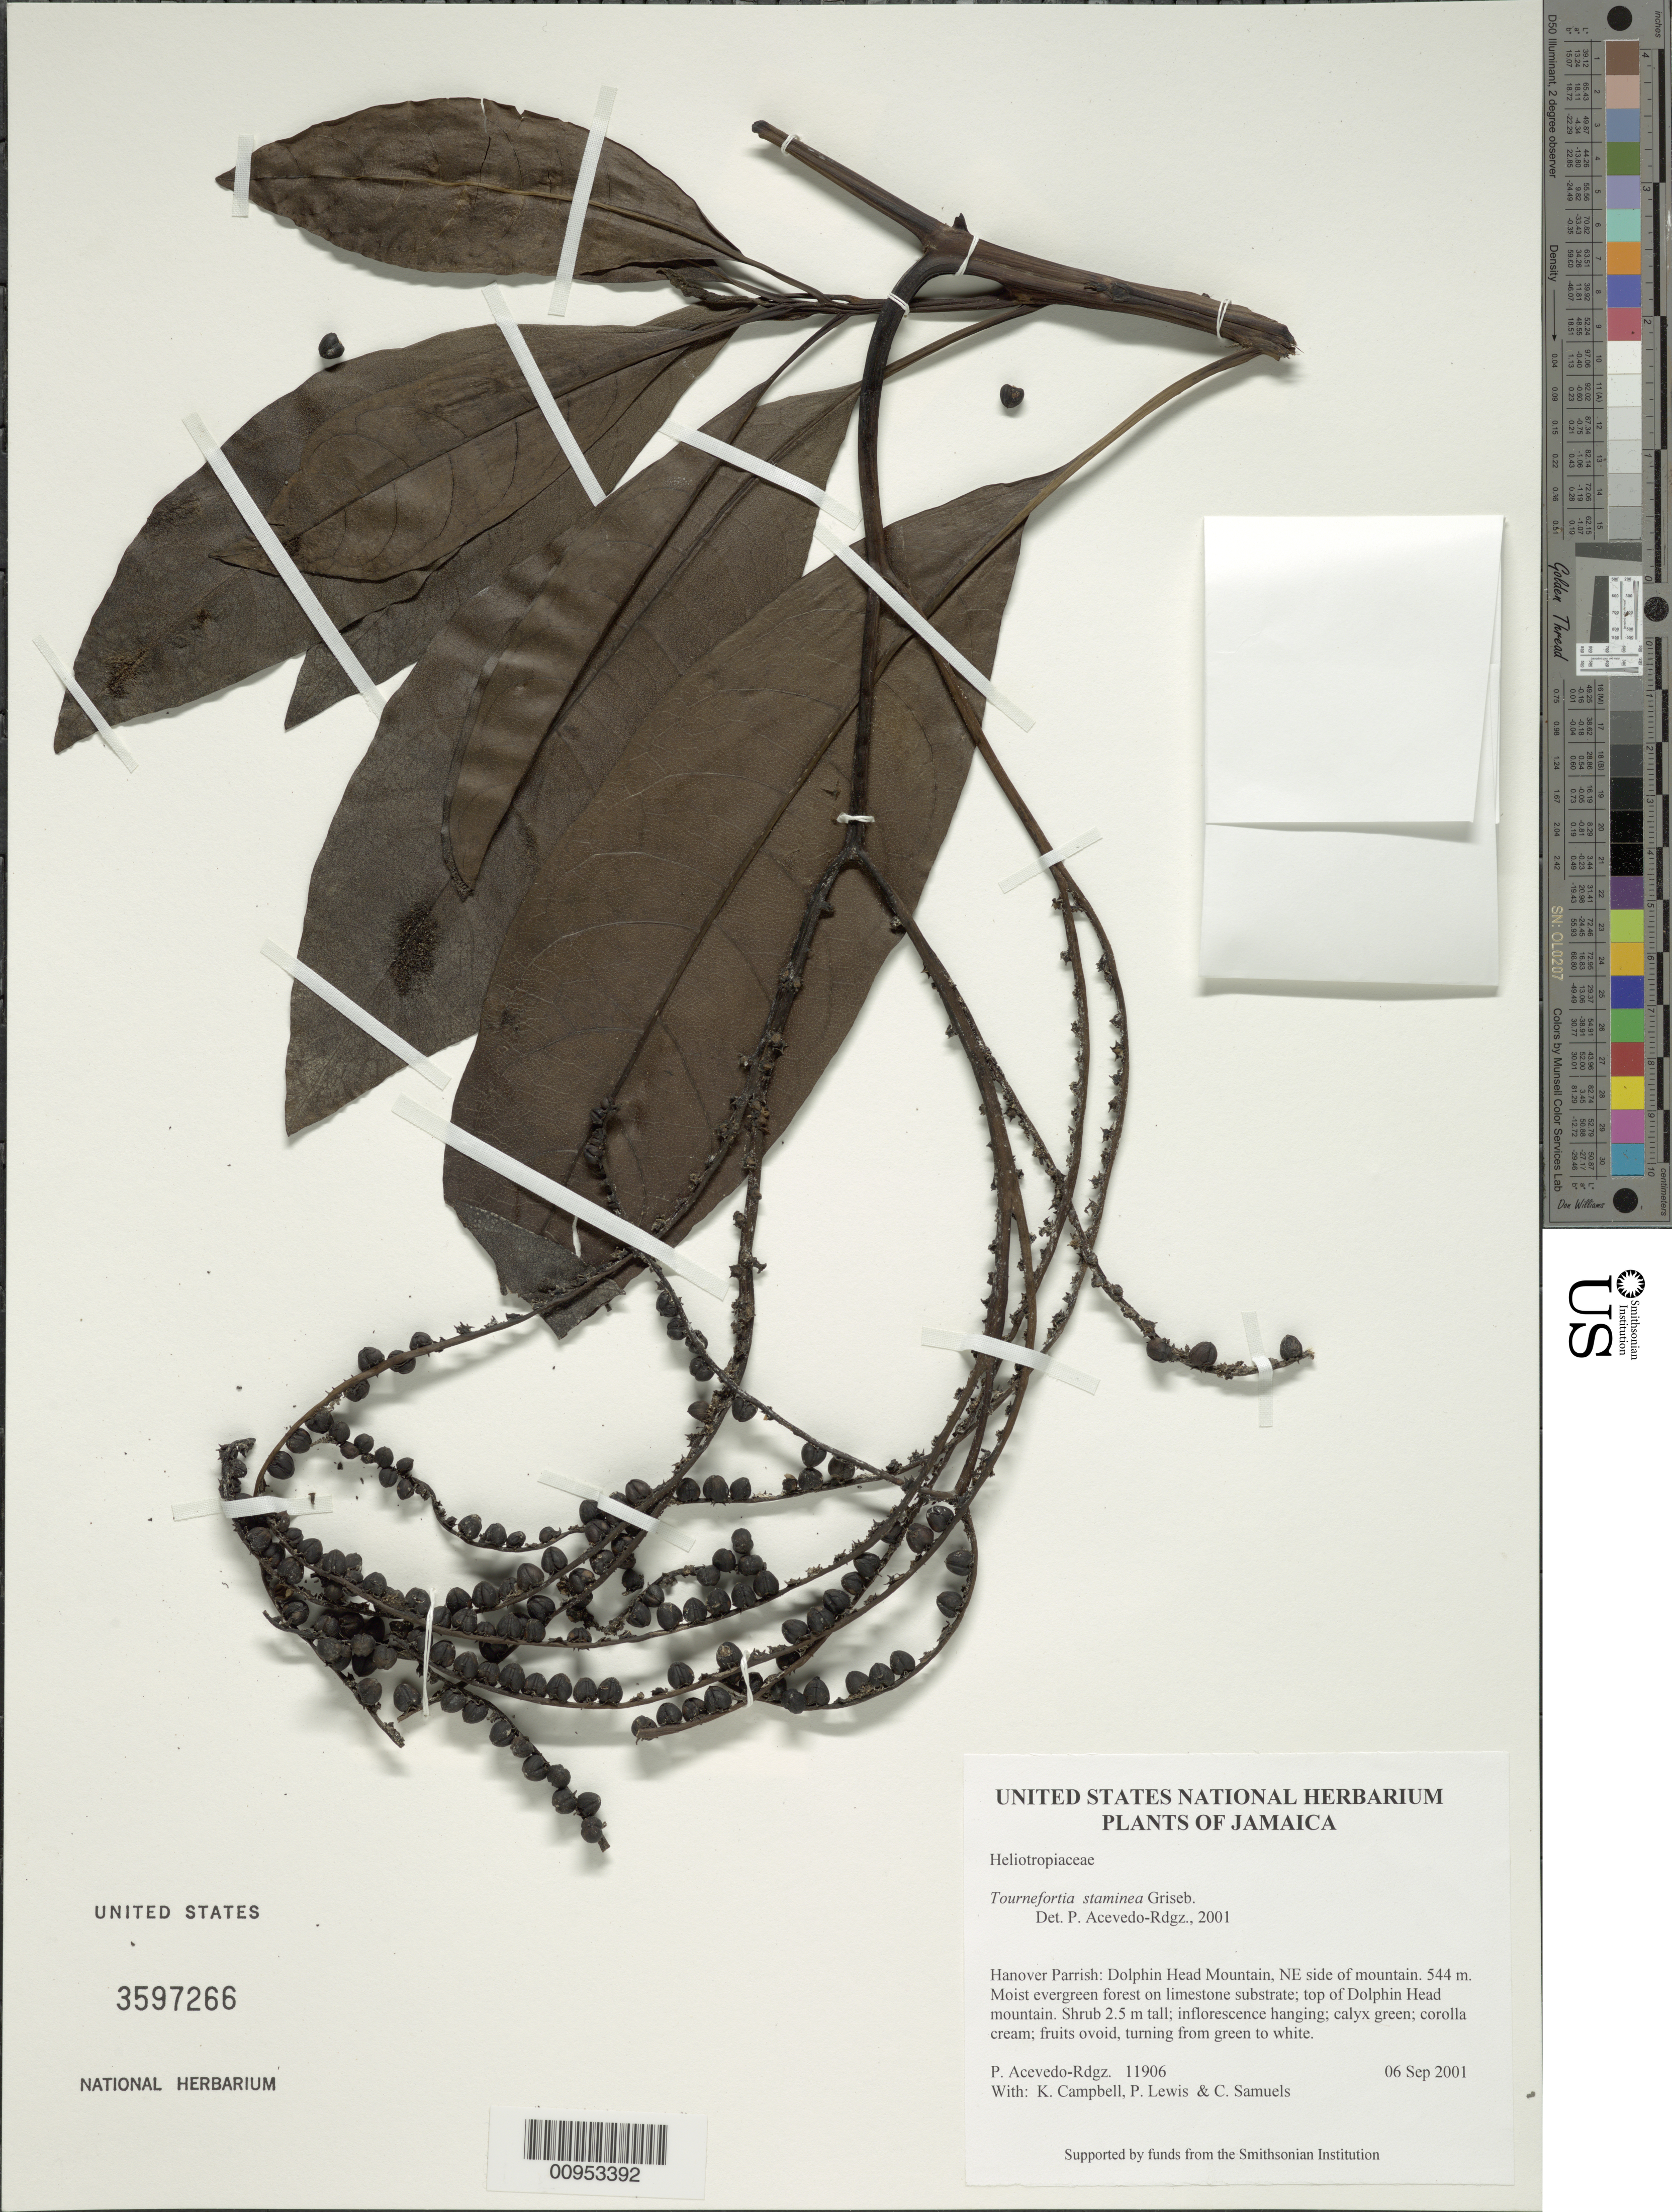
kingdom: Plantae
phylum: Tracheophyta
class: Magnoliopsida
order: Boraginales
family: Heliotropiaceae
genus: Tournefortia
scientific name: Tournefortia staminea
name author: Griseb.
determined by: Acevedo-Rodríguez, P., (BOT), Smithsonian Institution - National Museum of Natural History (UNITED STATES)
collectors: P. Acevedo-Rodr., K. Campbell, P. Lewis & C. Samuels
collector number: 11906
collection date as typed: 06 Sep 2001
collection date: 2001-09-06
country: Jamaica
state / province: Hanover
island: Jamaica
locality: Dolphin Head Mountain, NE side of mountain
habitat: Moist evergreen forest on limestone substrate; top of Dolphin Head mountain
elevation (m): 544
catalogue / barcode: US 3597266